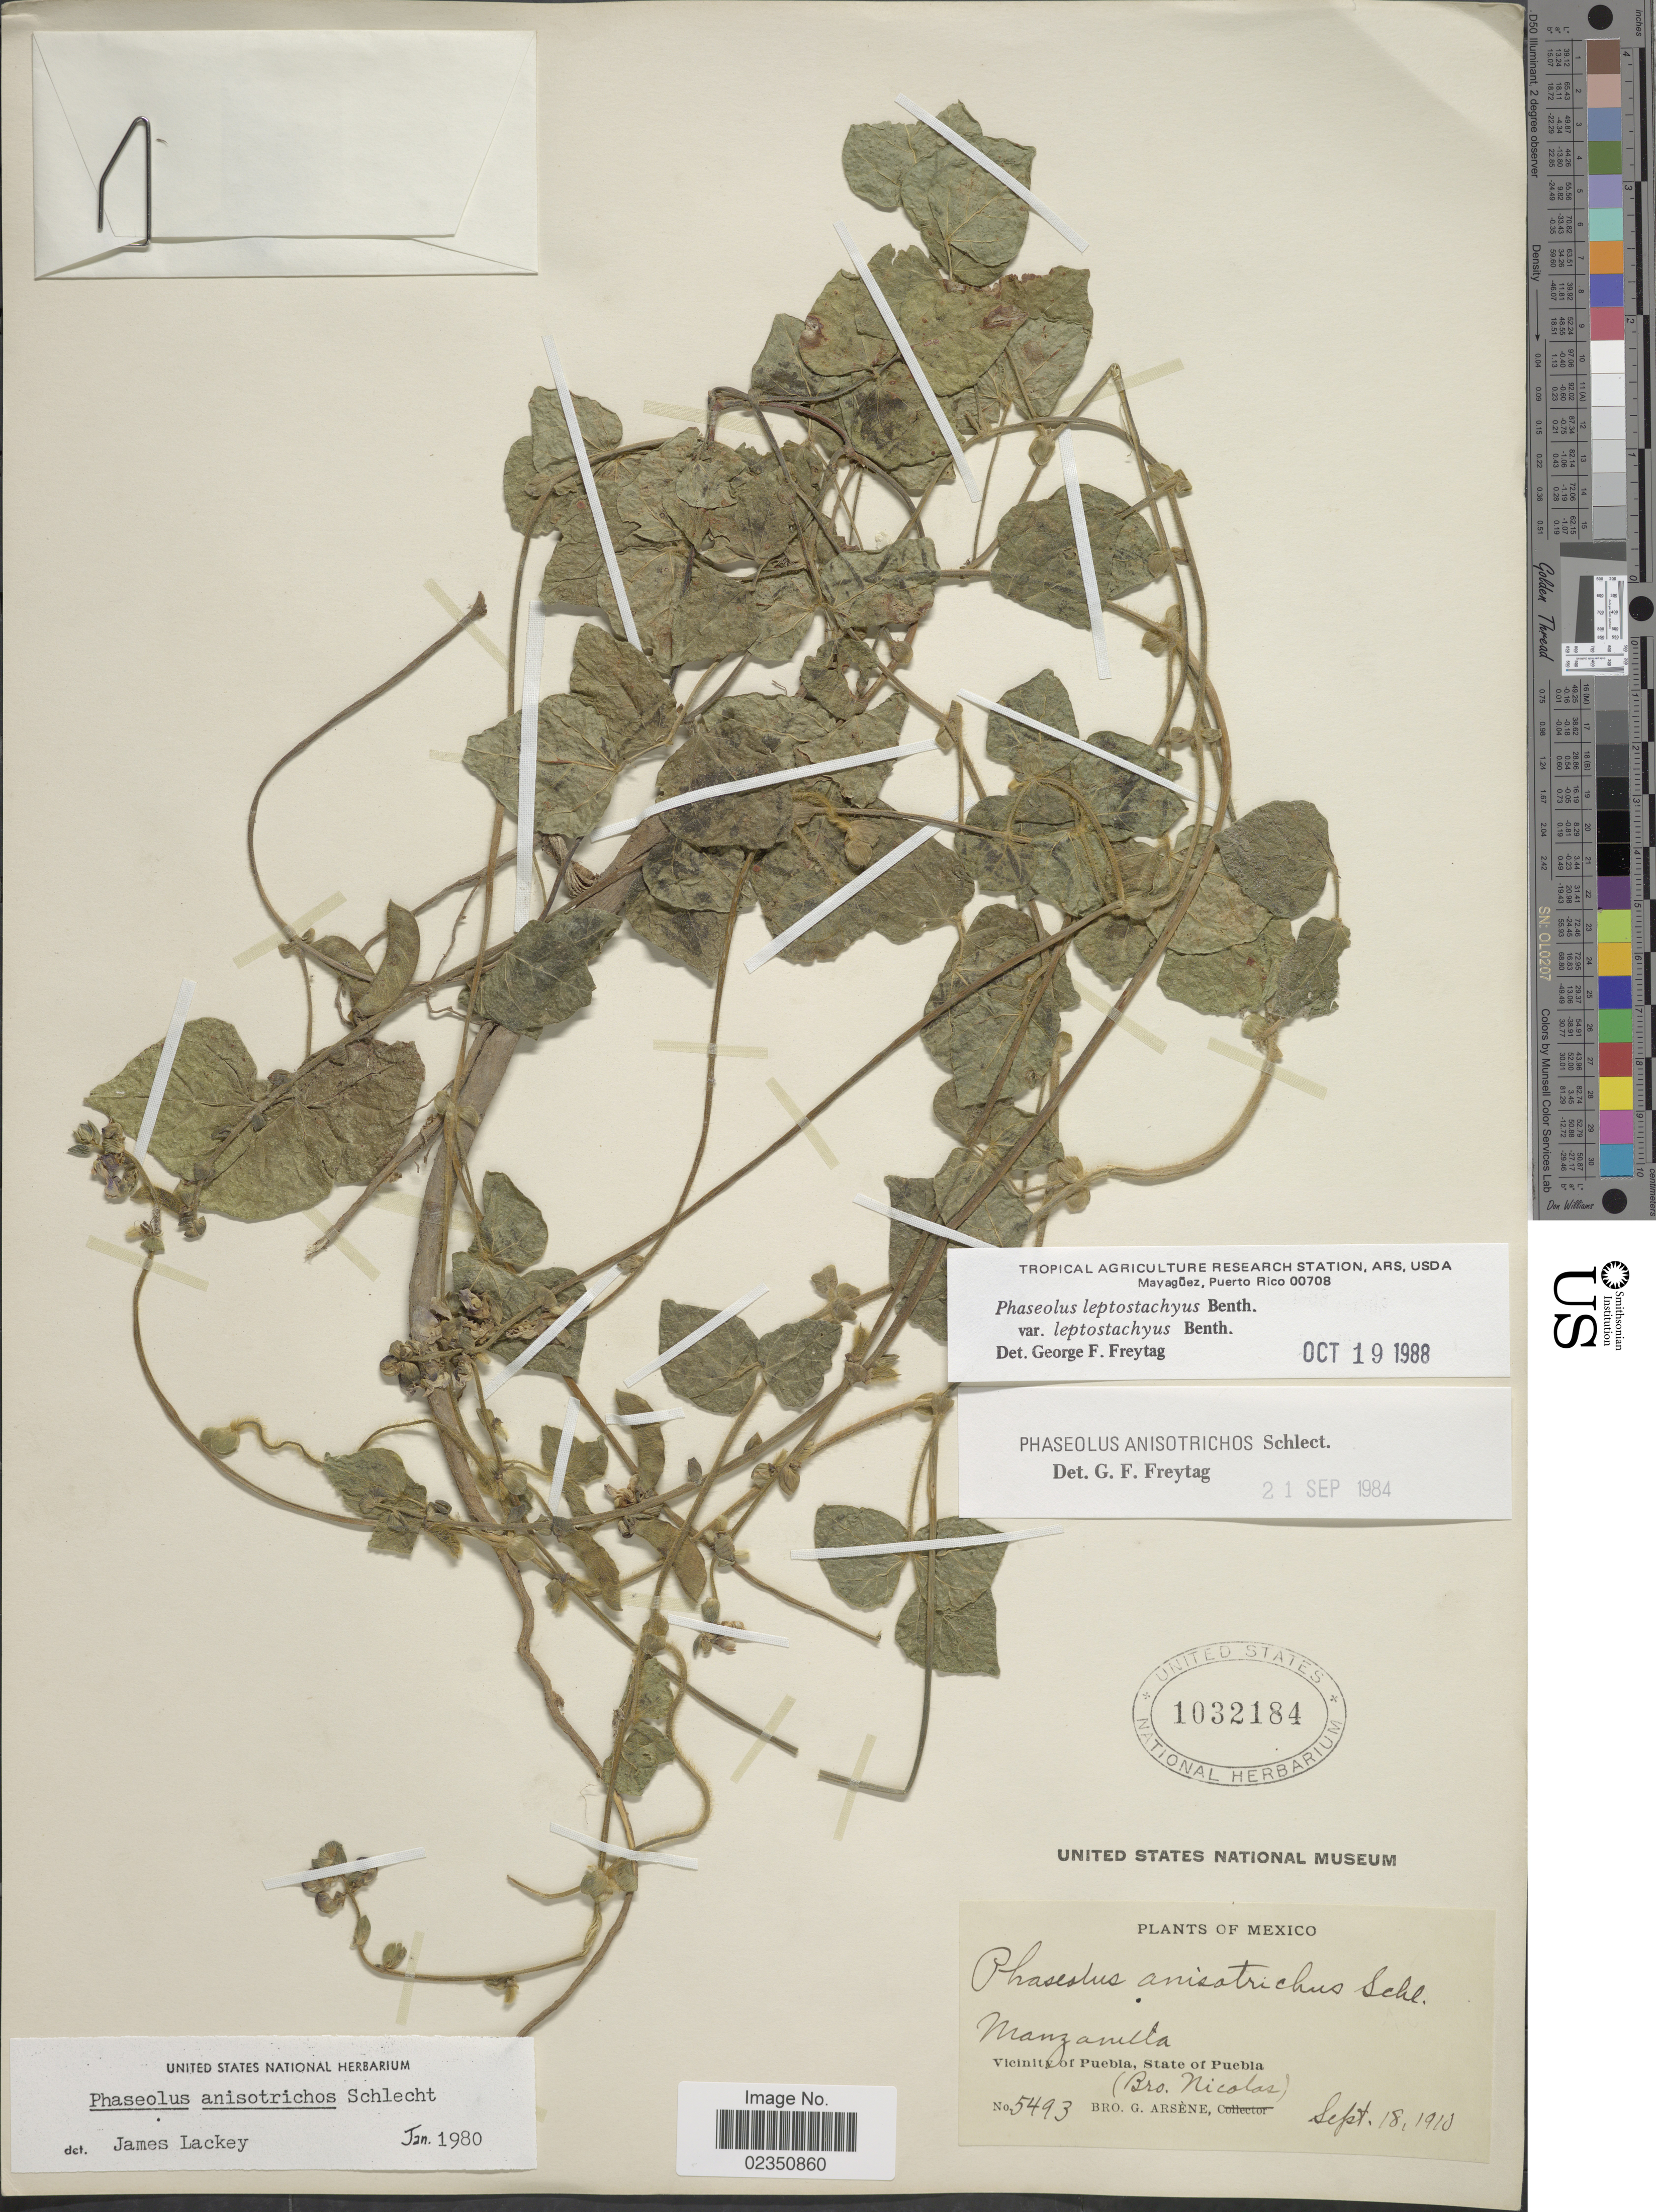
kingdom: Plantae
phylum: Tracheophyta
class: Magnoliopsida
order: Fabales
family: Fabaceae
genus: Phaseolus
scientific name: Phaseolus leptostachyus var. leptostachyus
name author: Benth.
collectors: F. Nicolas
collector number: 5493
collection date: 1910-09-18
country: Mexico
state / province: Puebla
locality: Manzanilla, vicinity of Puebla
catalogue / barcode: US 1032184